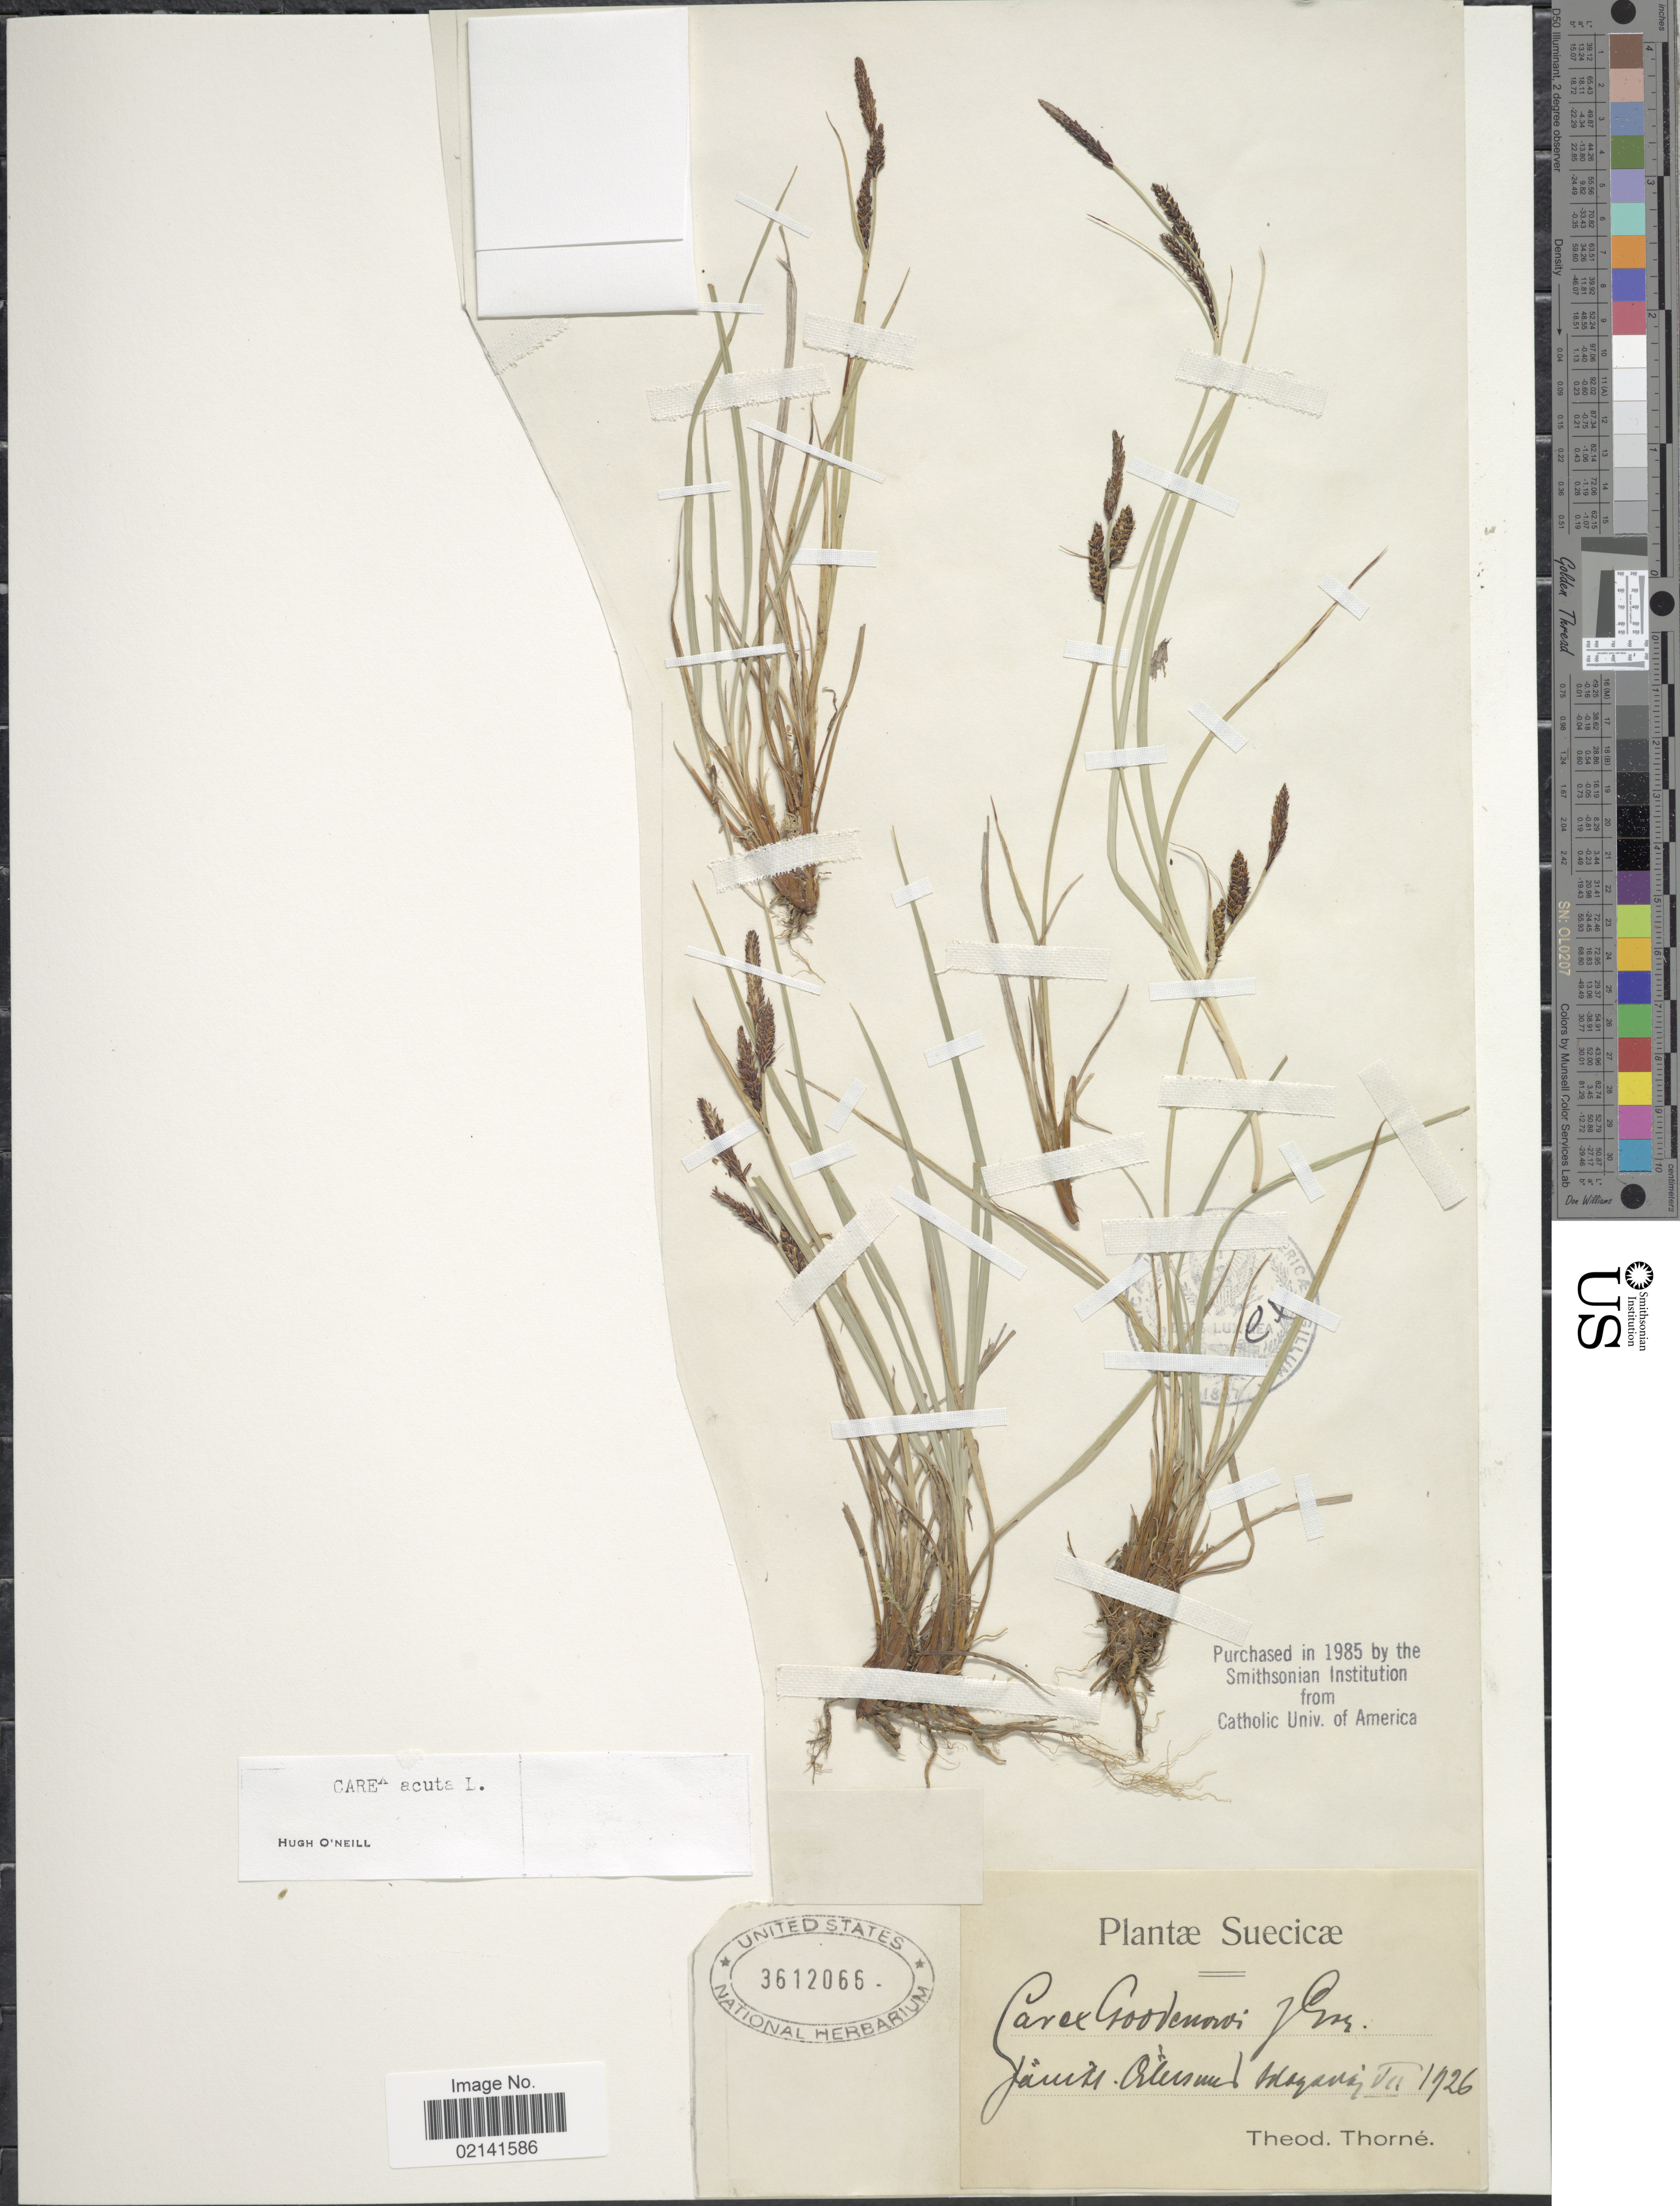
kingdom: Plantae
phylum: Tracheophyta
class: Liliopsida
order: Poales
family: Cyperaceae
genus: Carex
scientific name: Carex acuta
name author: L.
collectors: T. Thorné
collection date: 1926-07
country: Sweden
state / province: Jämtland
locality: Suecicae, Jamt. Östersund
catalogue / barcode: US 3612066